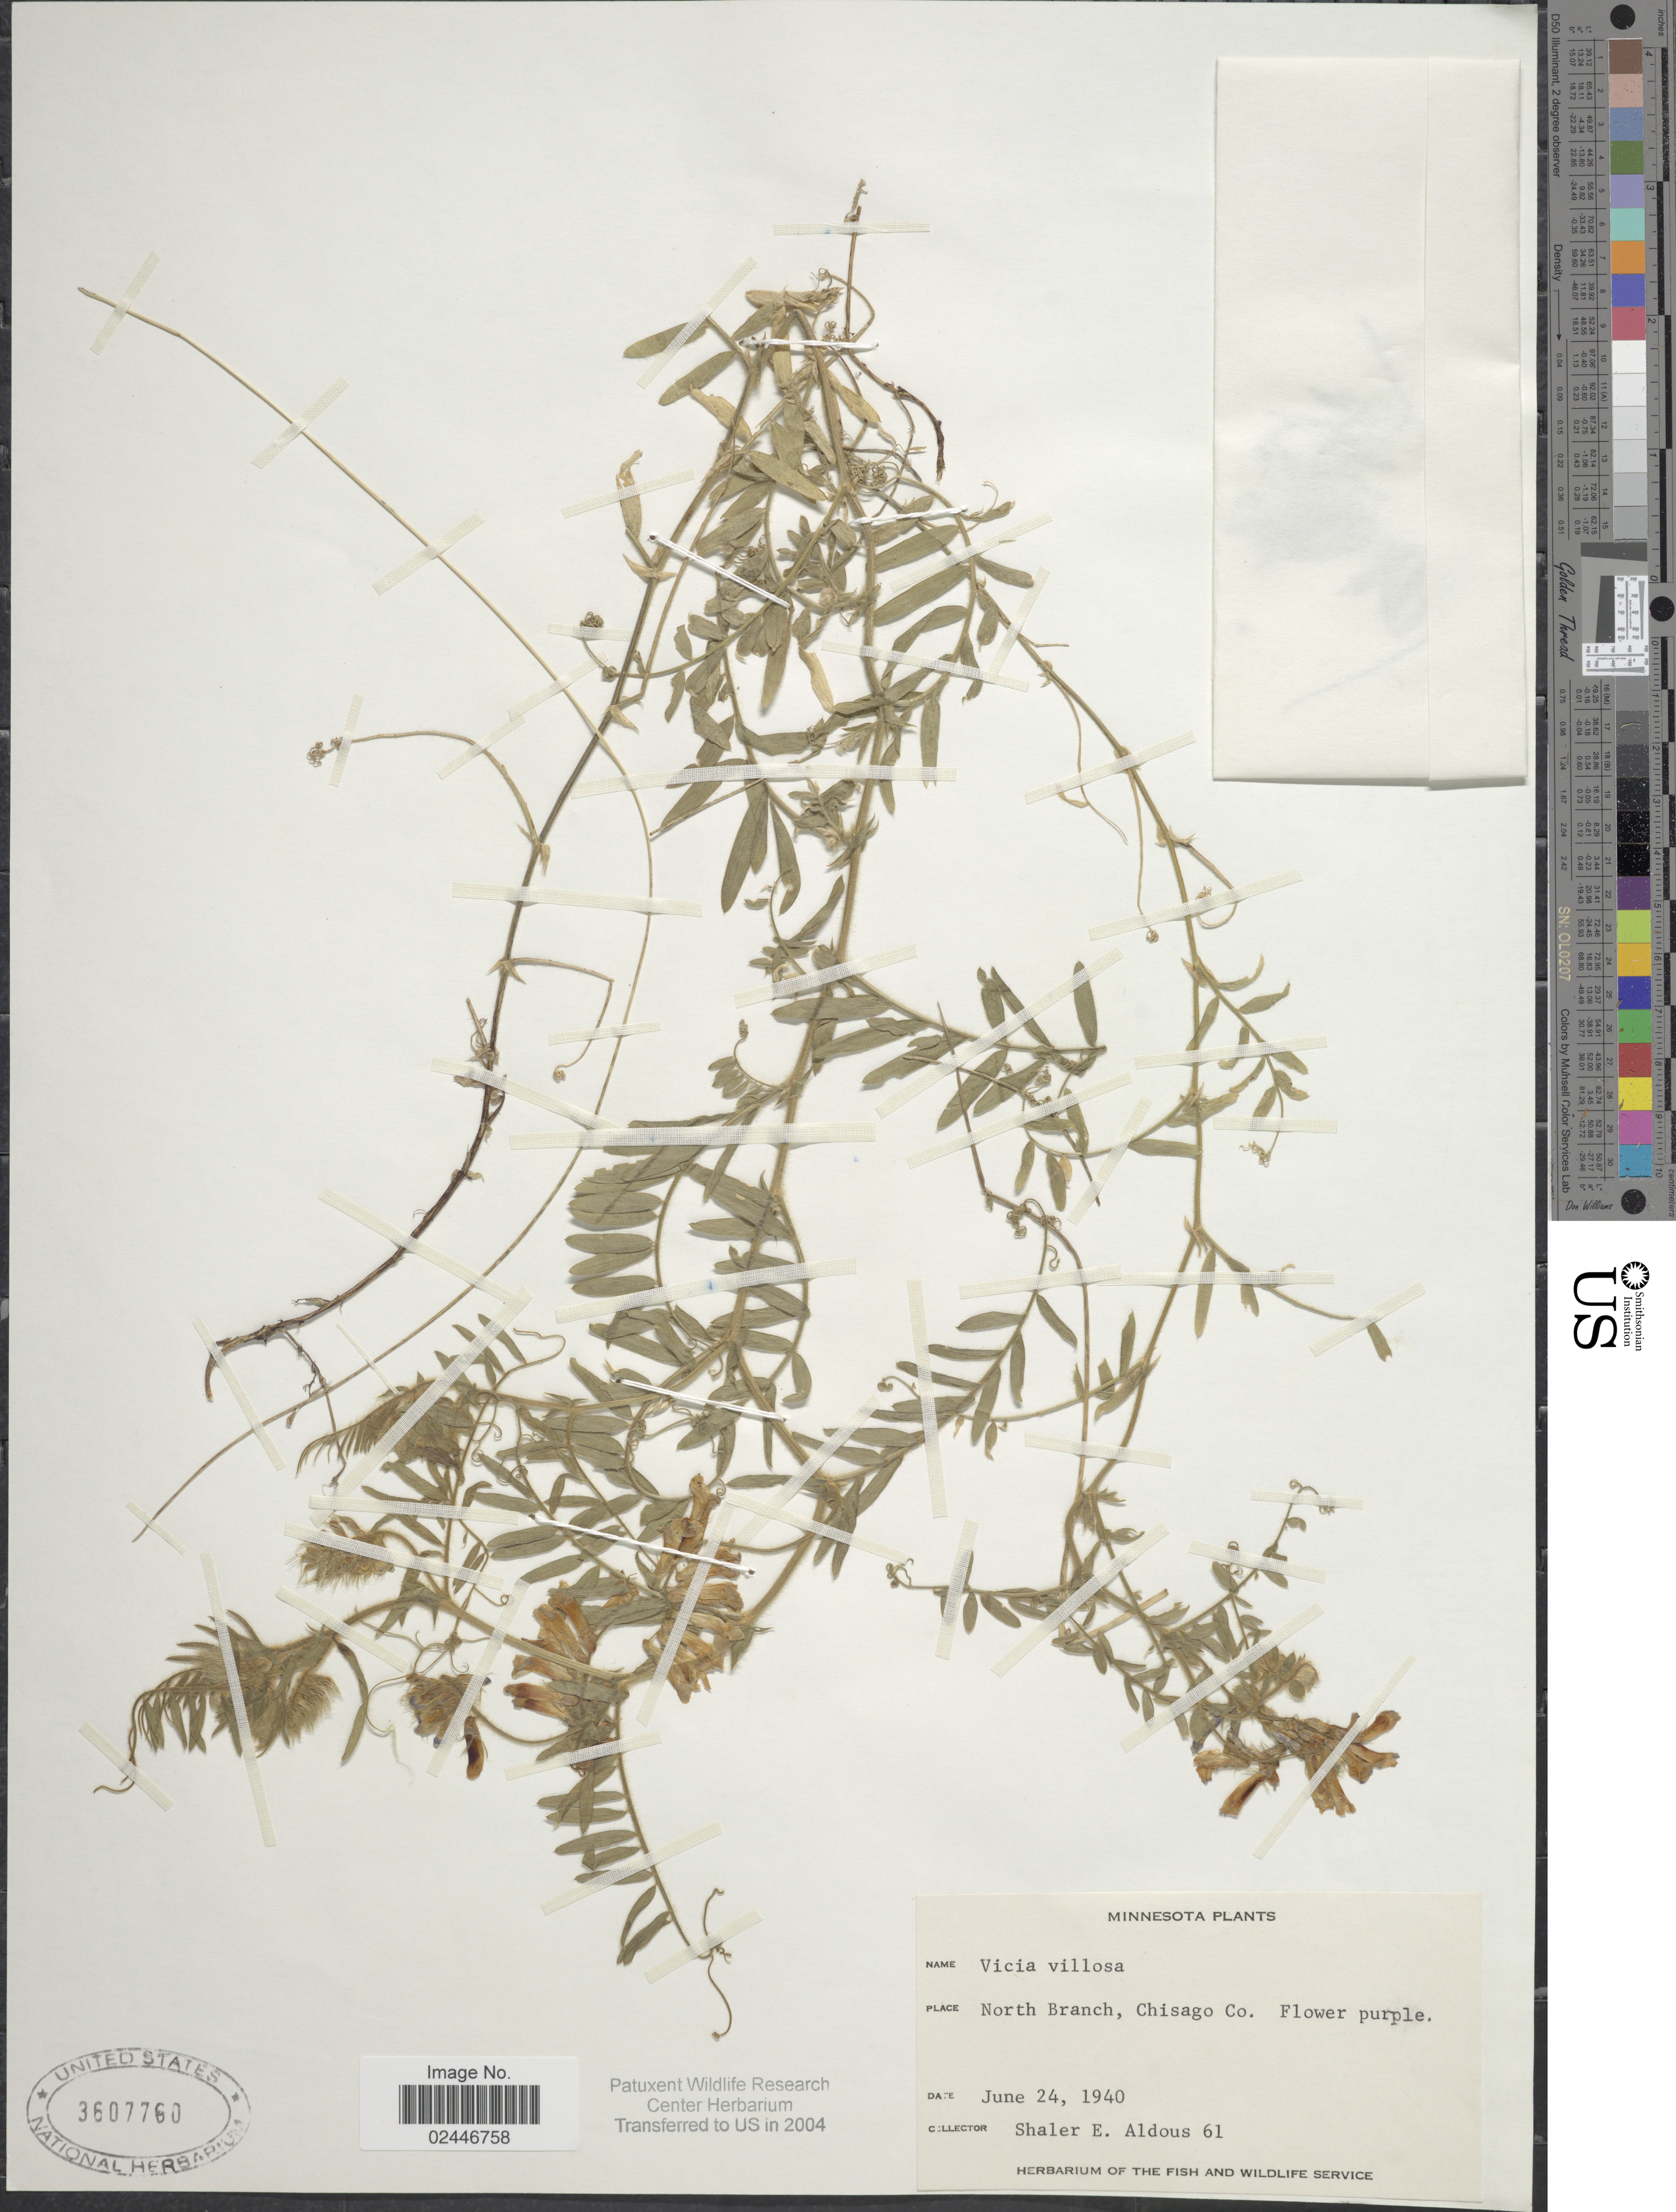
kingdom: Plantae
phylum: Tracheophyta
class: Magnoliopsida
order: Fabales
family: Fabaceae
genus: Vicia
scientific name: Vicia villosa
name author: Roth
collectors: S. Aldous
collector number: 61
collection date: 1940-06-24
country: United States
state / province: Minnesota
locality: North Branch, Chisago Co.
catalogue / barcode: US 3607760